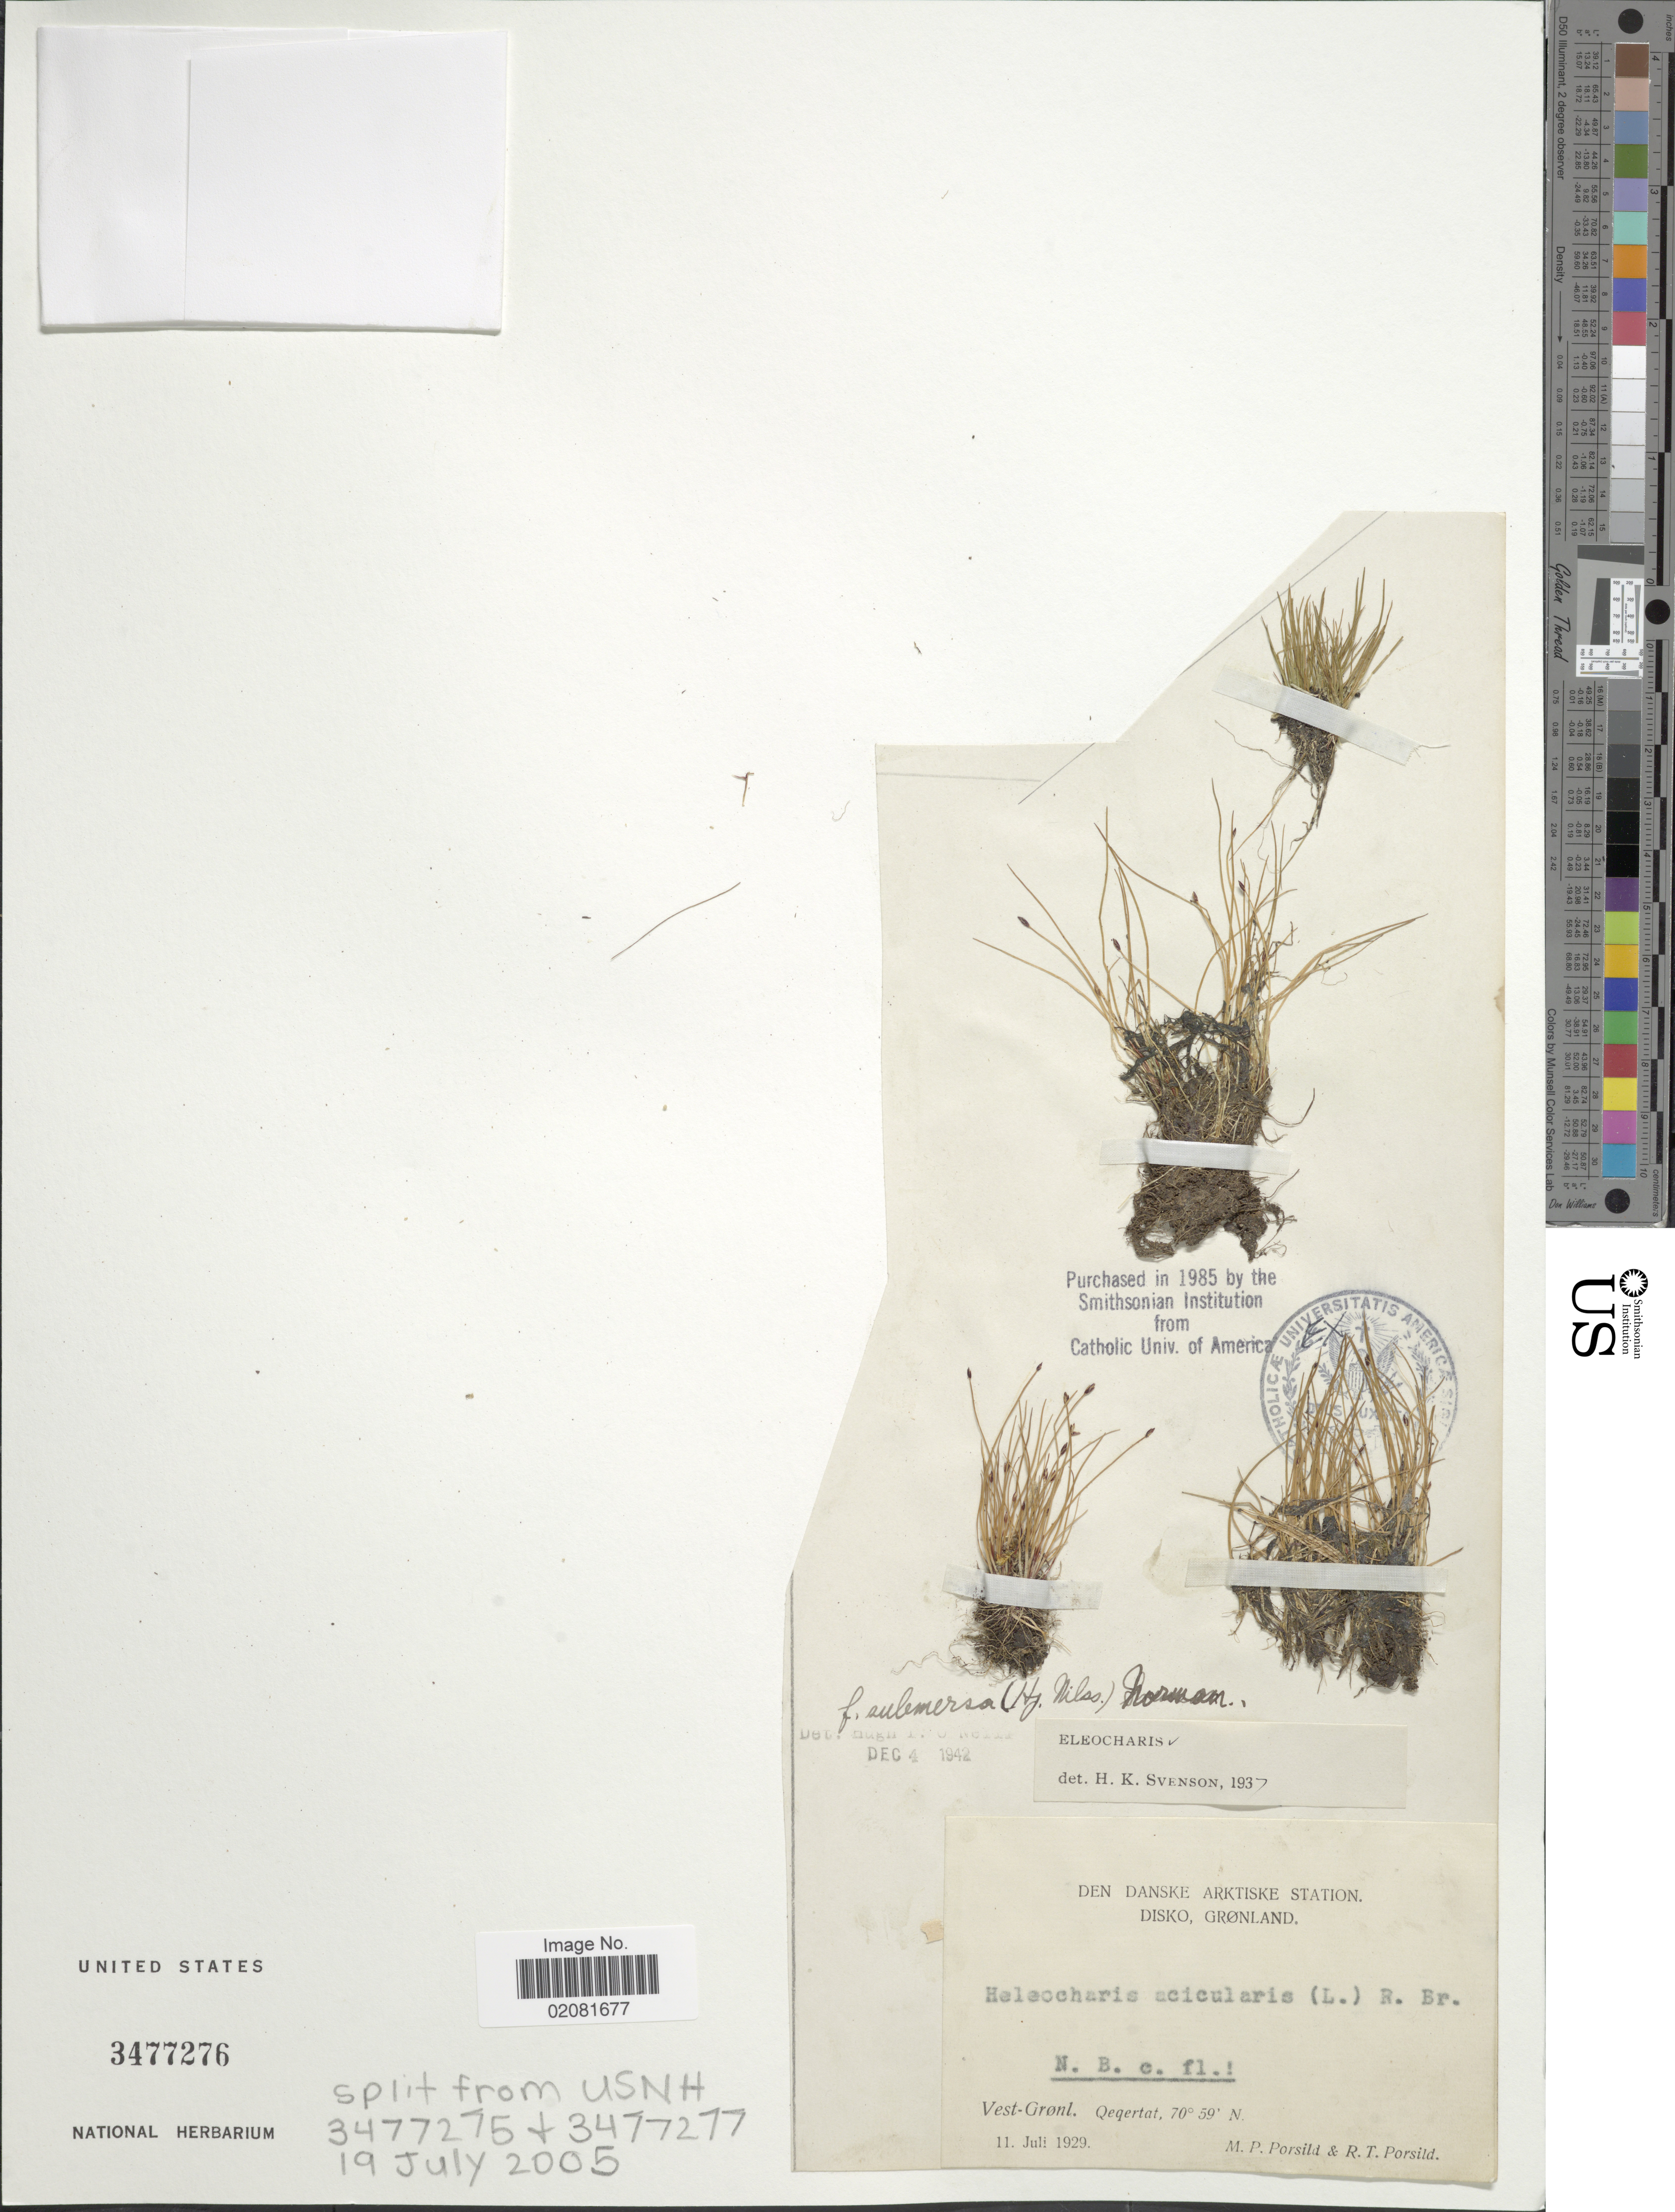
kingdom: Plantae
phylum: Tracheophyta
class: Liliopsida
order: Poales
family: Cyperaceae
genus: Eleocharis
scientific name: Eleocharis acicularis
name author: (L.) Roem. & Schult.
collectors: M. P. Porsild & R. T. Porsild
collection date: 1929-07-11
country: Greenland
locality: Den Danske Arktiske Station. Disko, Grónland. Vest-Grønl. Qeqertat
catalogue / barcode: US 3477276